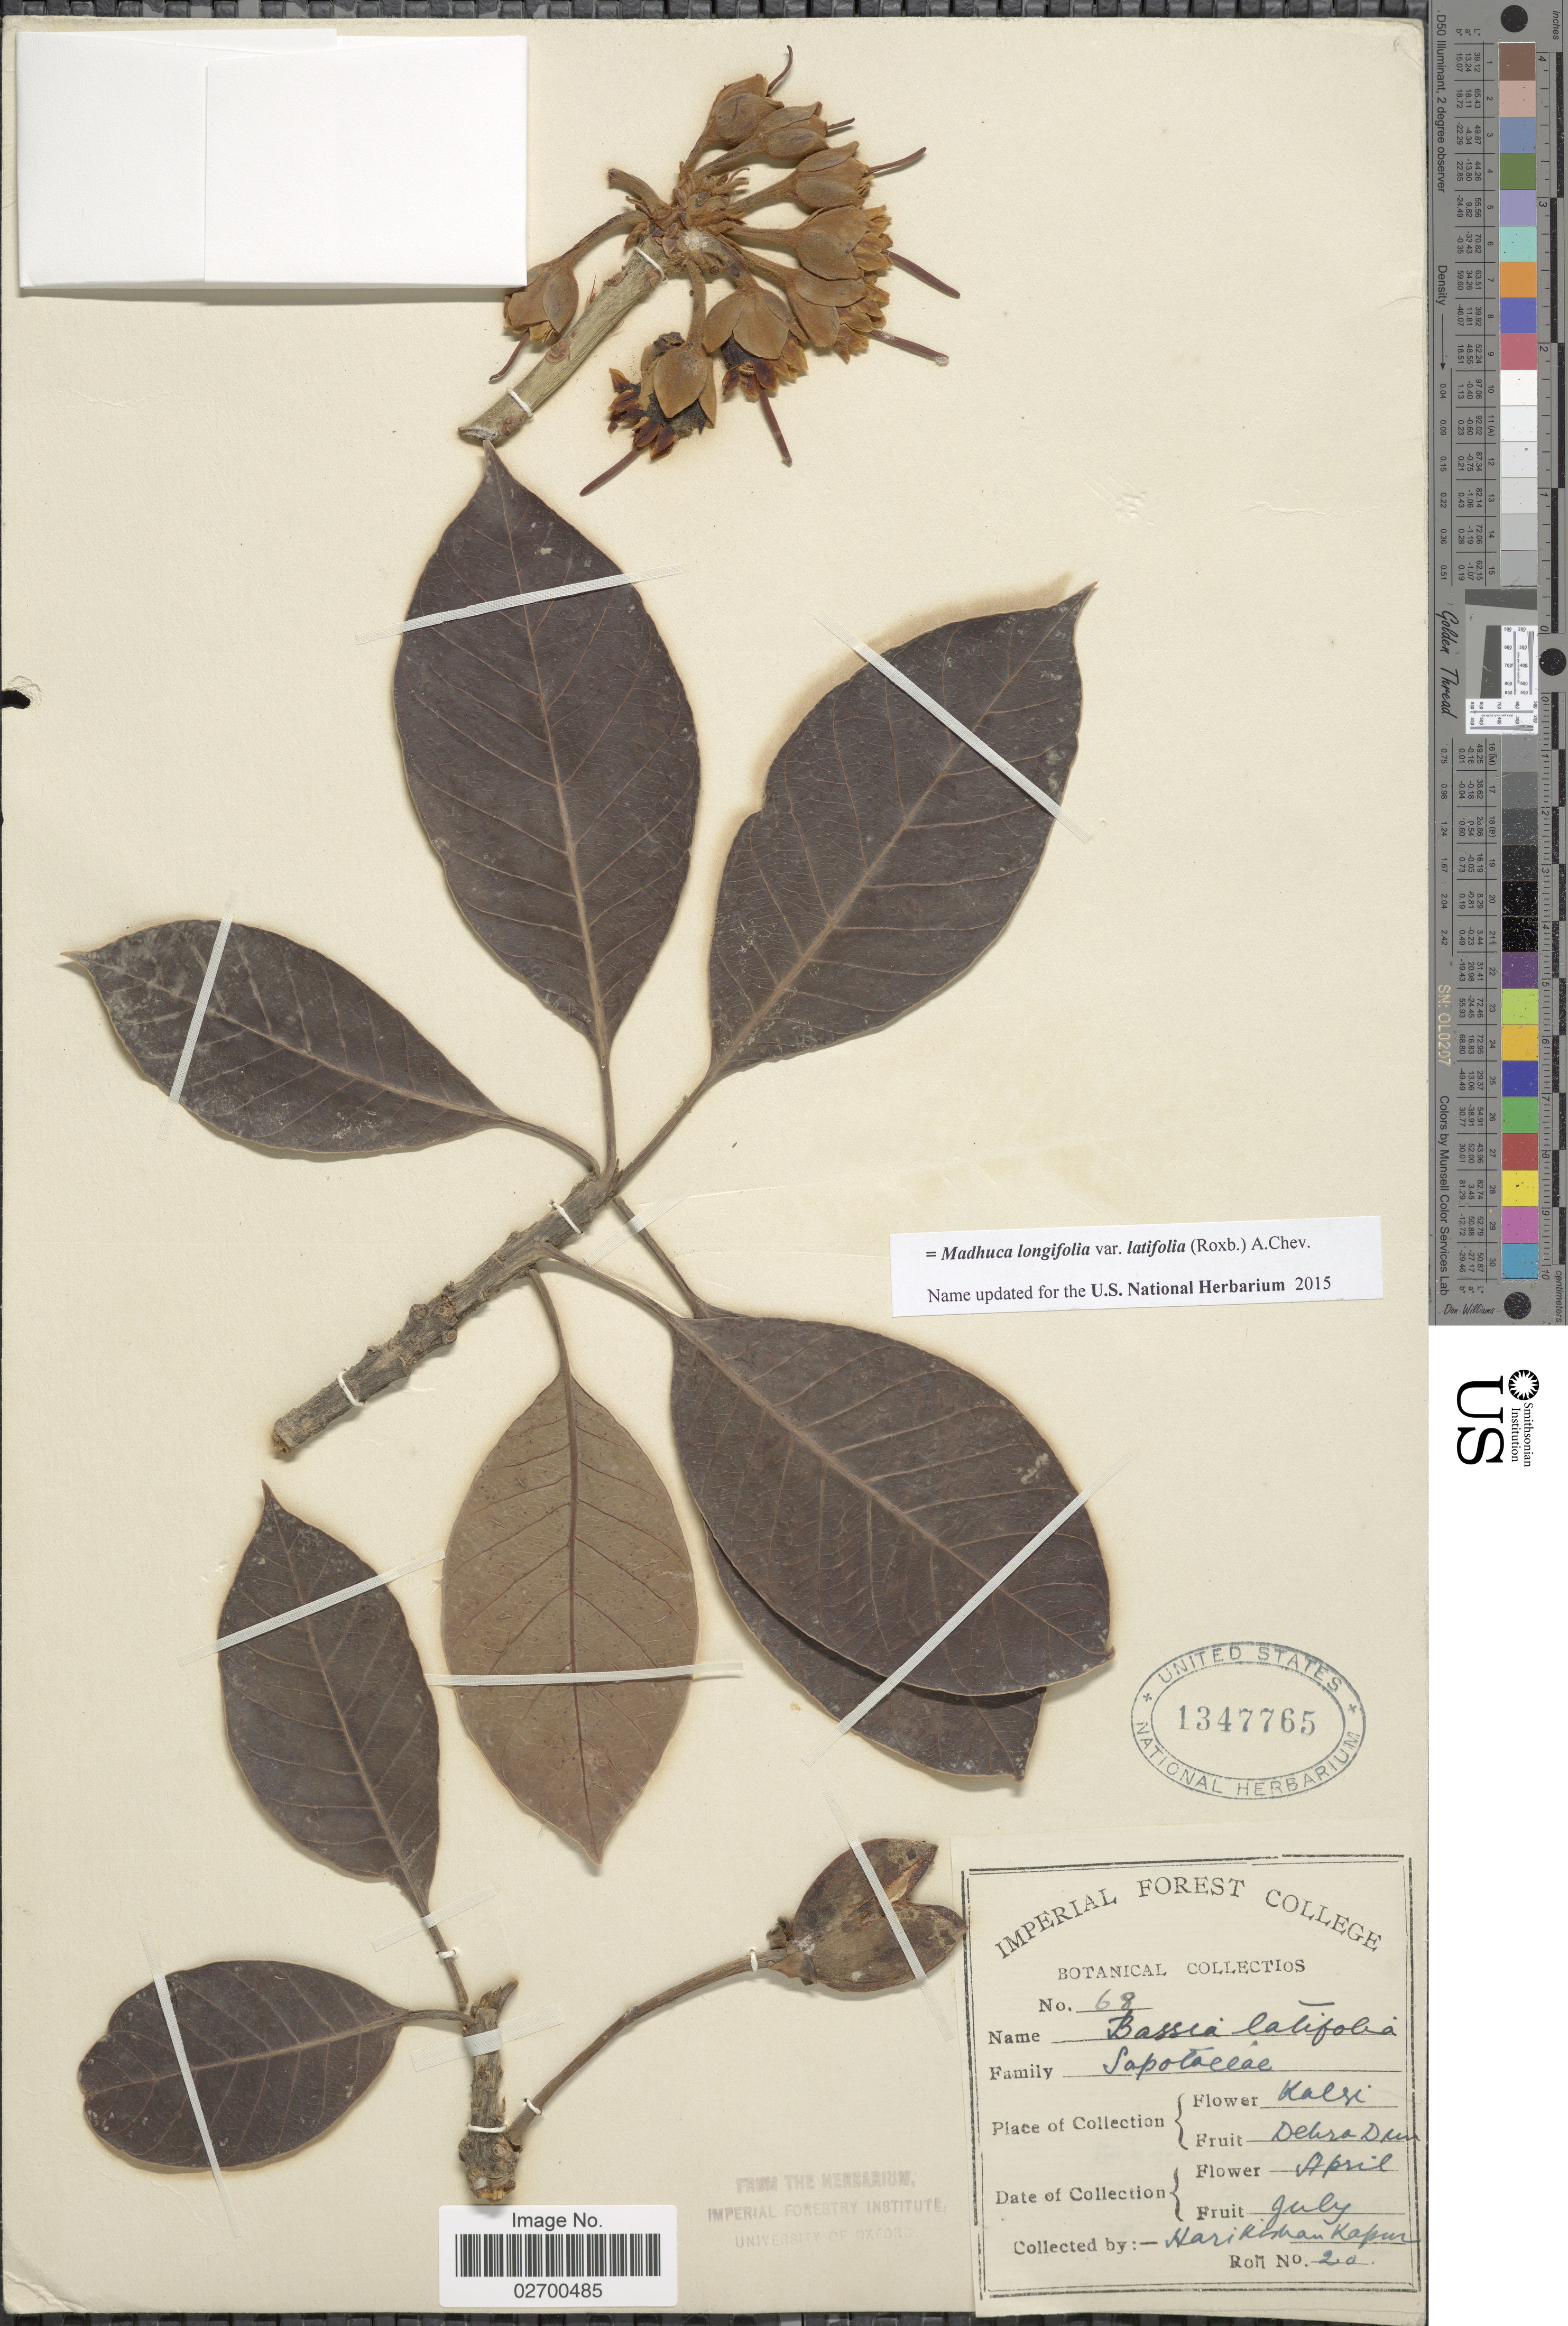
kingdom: Plantae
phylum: Tracheophyta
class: Magnoliopsida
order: Ericales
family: Sapotaceae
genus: Madhuca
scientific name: Madhuca latifolia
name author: (Roxb.) J.F. Macbr.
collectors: H. Kapur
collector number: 68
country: India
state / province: Uttarakhand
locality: Dehra Dun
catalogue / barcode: US 1347765